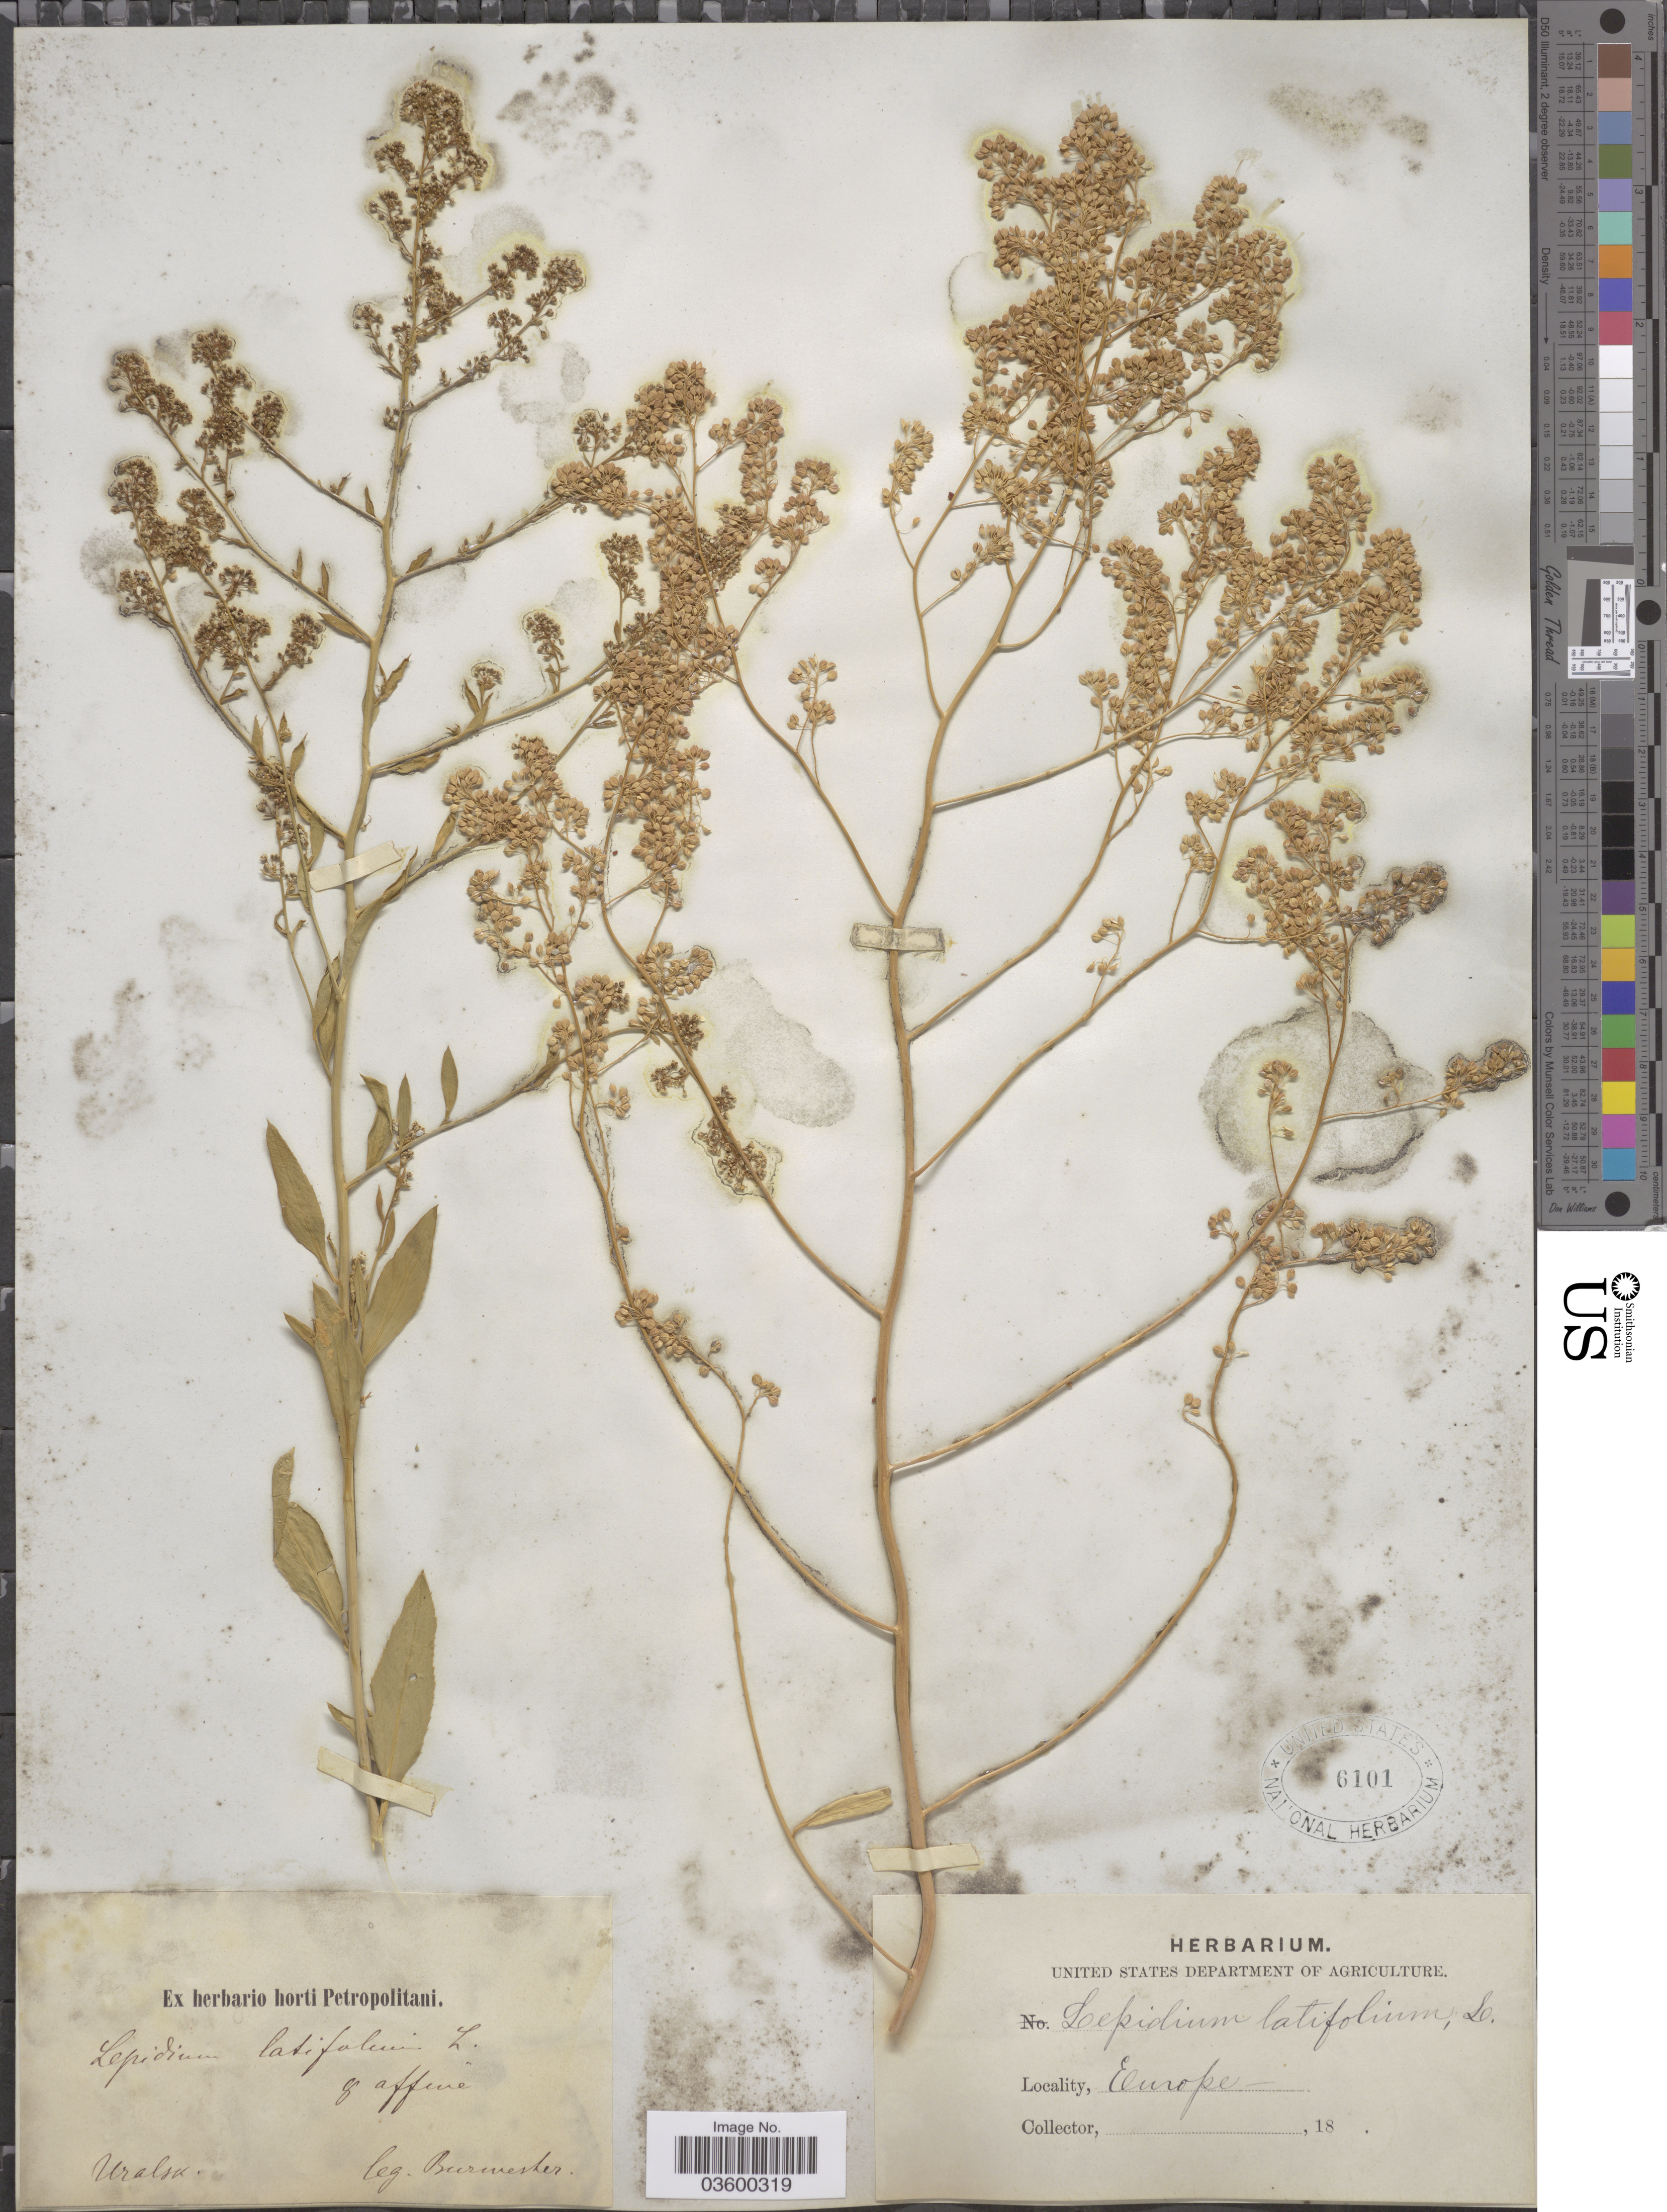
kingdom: Plantae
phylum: Tracheophyta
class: Magnoliopsida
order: Brassicales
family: Brassicaceae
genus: Lepidium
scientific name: Lepidium latifolium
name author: L.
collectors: Burmester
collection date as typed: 18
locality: Europe. Uralsk.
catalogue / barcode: US 6101